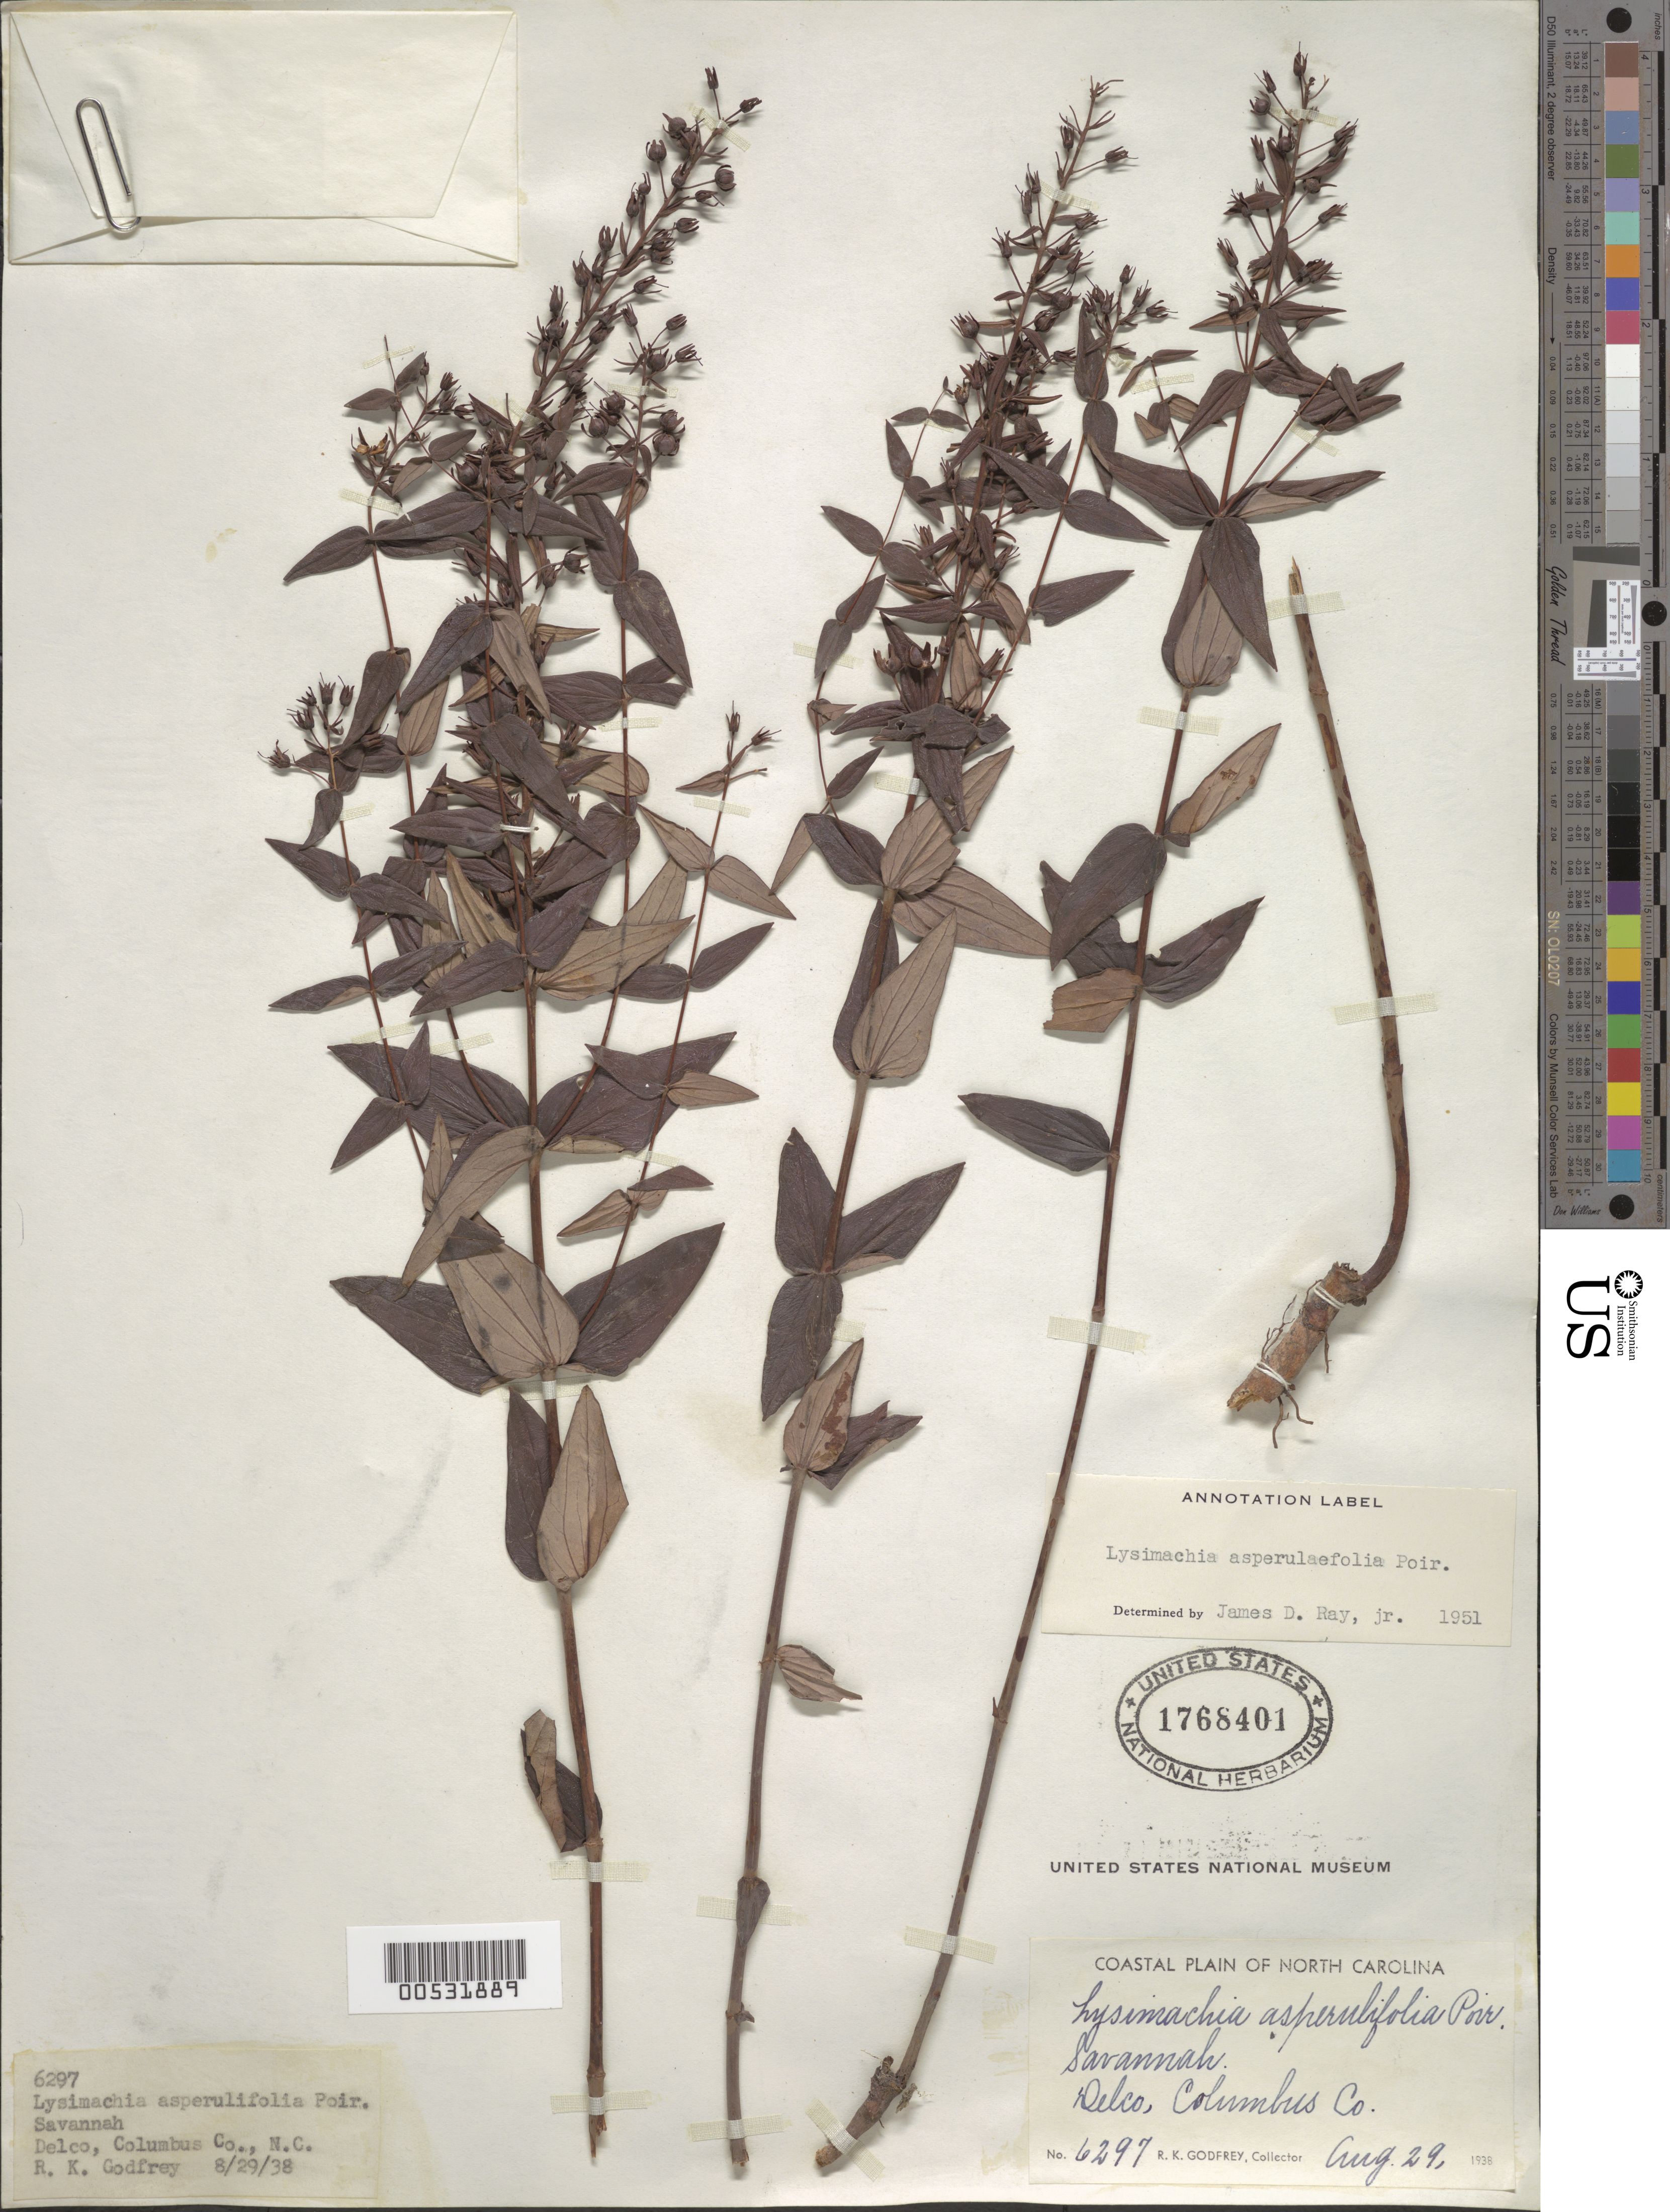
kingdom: Plantae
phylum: Tracheophyta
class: Magnoliopsida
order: Ericales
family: Primulaceae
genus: Lysimachia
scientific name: Lysimachia asperulifolia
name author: Poir.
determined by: Ray Jr., J. D.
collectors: R. K. Godfrey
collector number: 6297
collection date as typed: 29 Aug 1938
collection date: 1938-08-29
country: United States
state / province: North Carolina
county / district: Columbus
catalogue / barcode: US 1768401